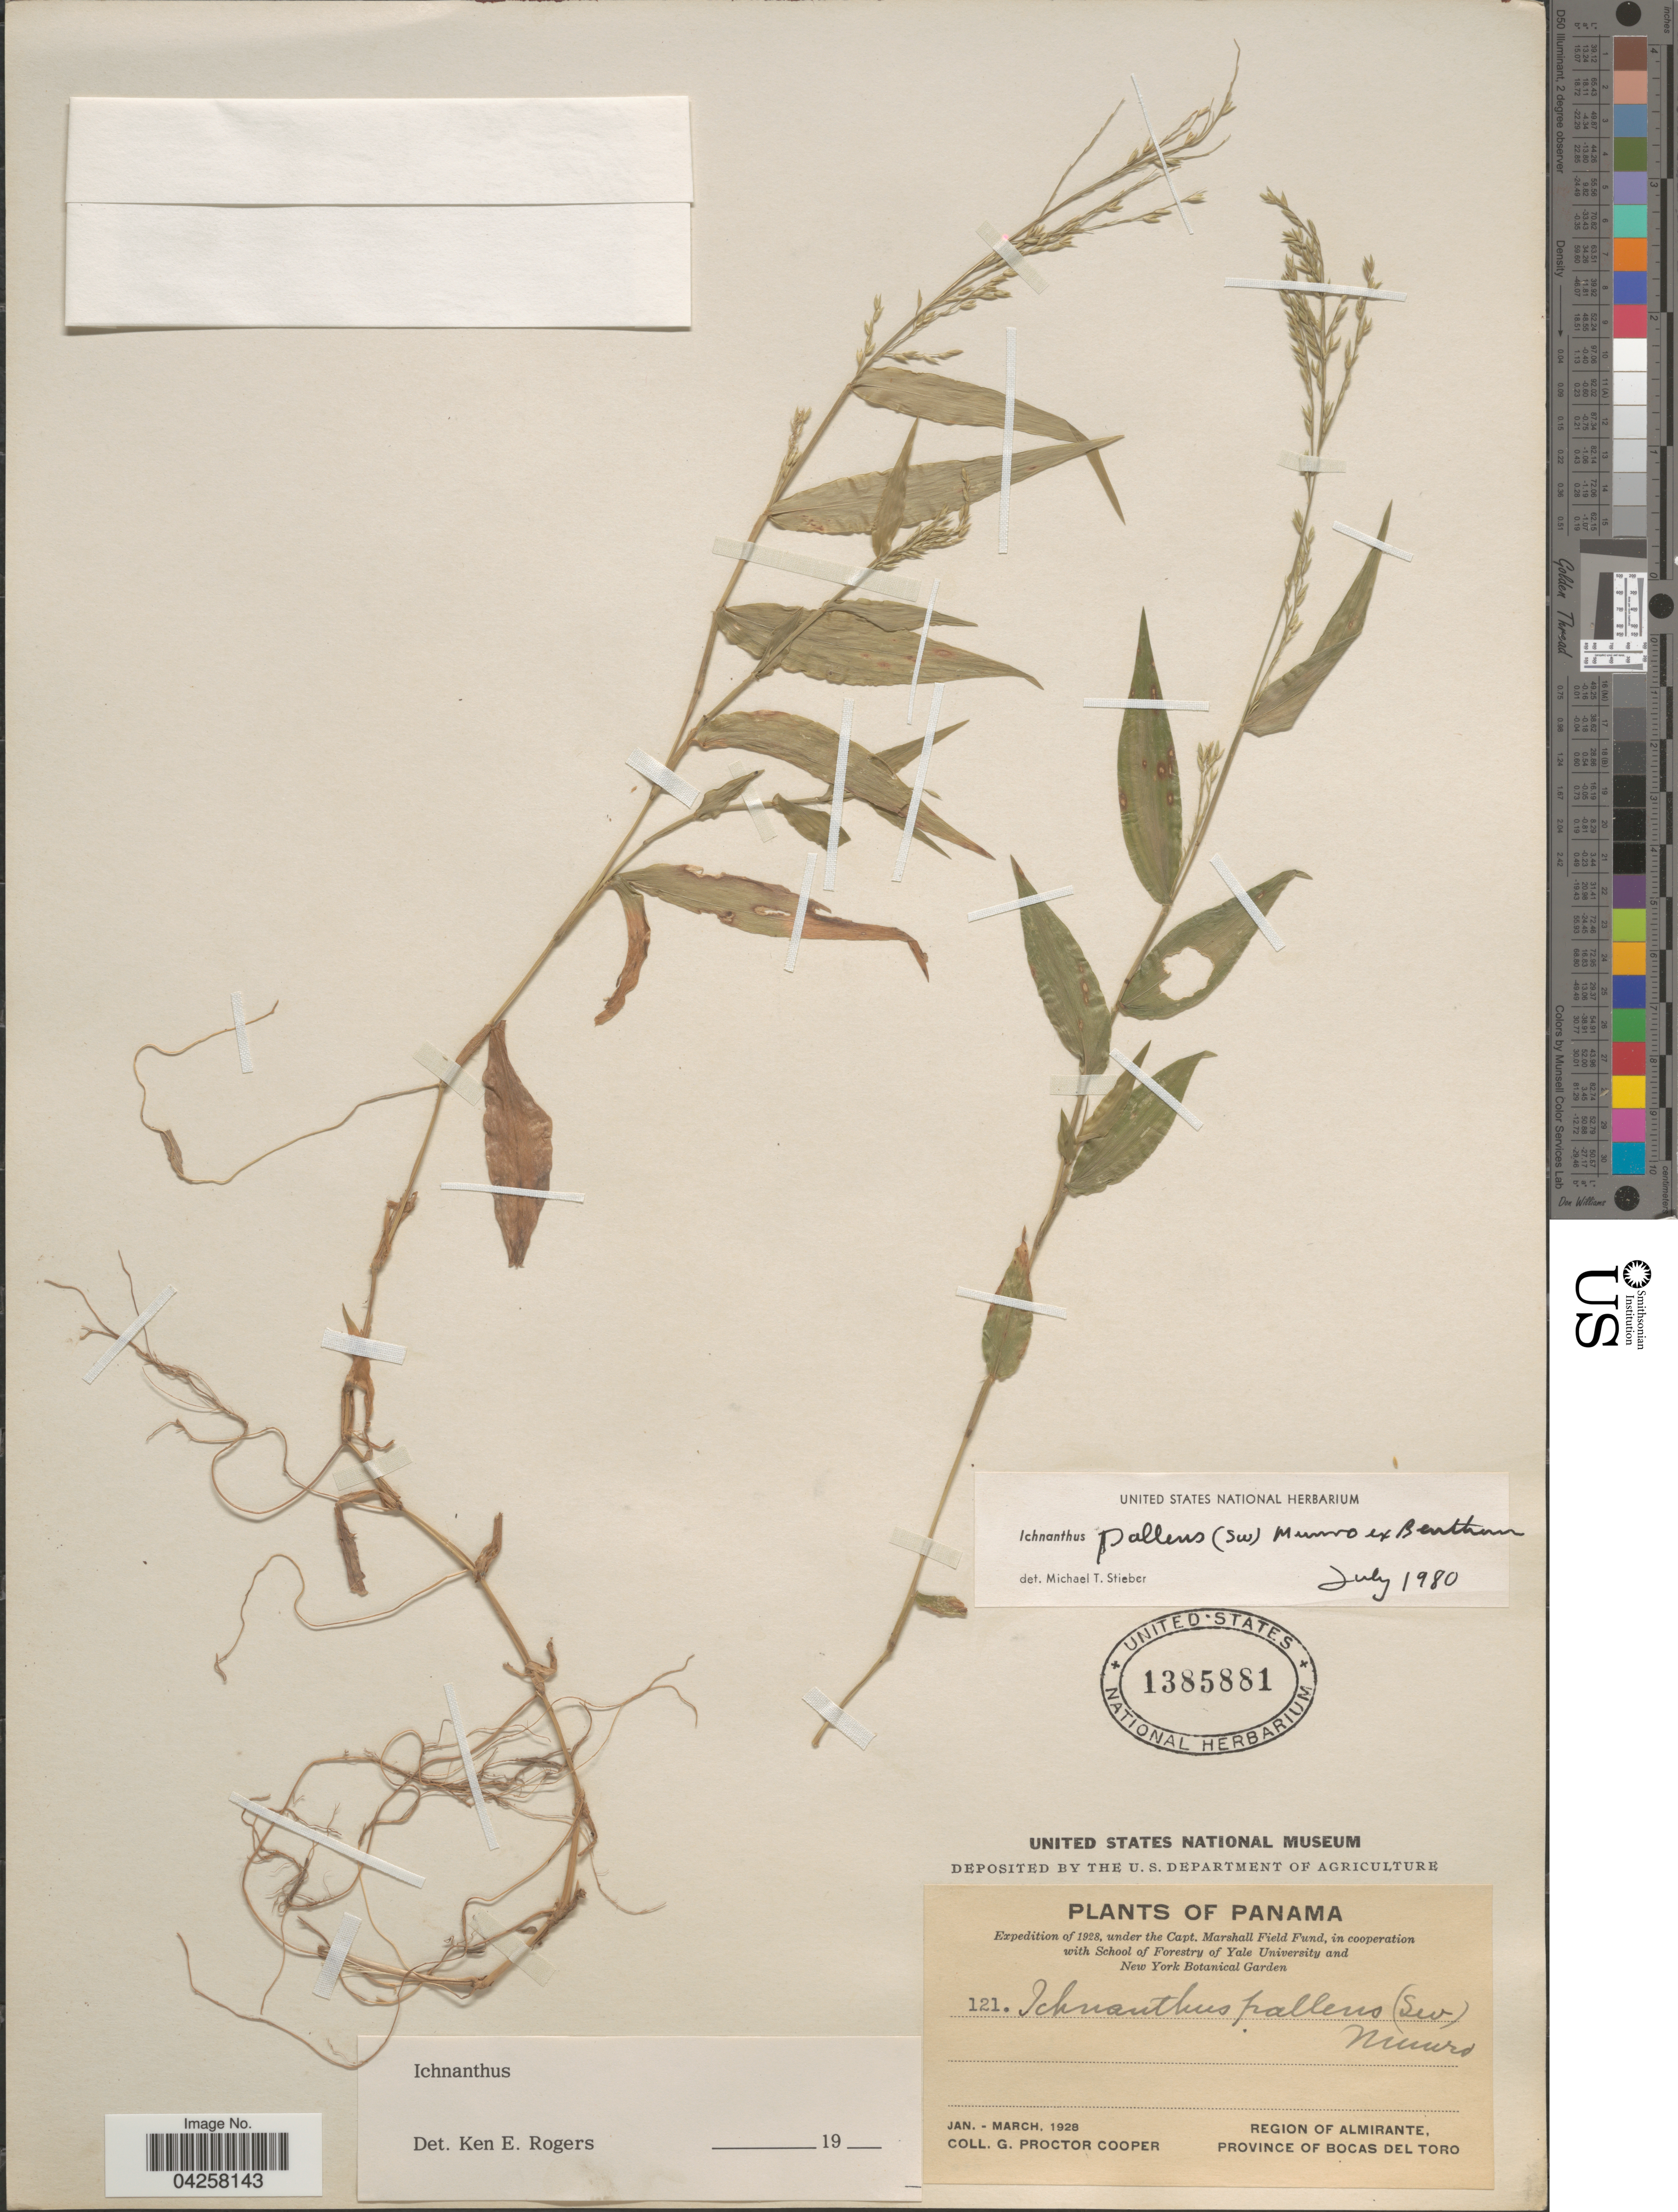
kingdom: Plantae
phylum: Tracheophyta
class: Liliopsida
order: Poales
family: Poaceae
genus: Ichnanthus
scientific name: Ichnanthus pallens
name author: (Sw.) Munro ex Benth.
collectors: G. Cooper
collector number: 121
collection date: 1928-01/1928-03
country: Panama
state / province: Bocas del Toro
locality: Expedition of 1928. Region of Almirante.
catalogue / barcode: US 1385881